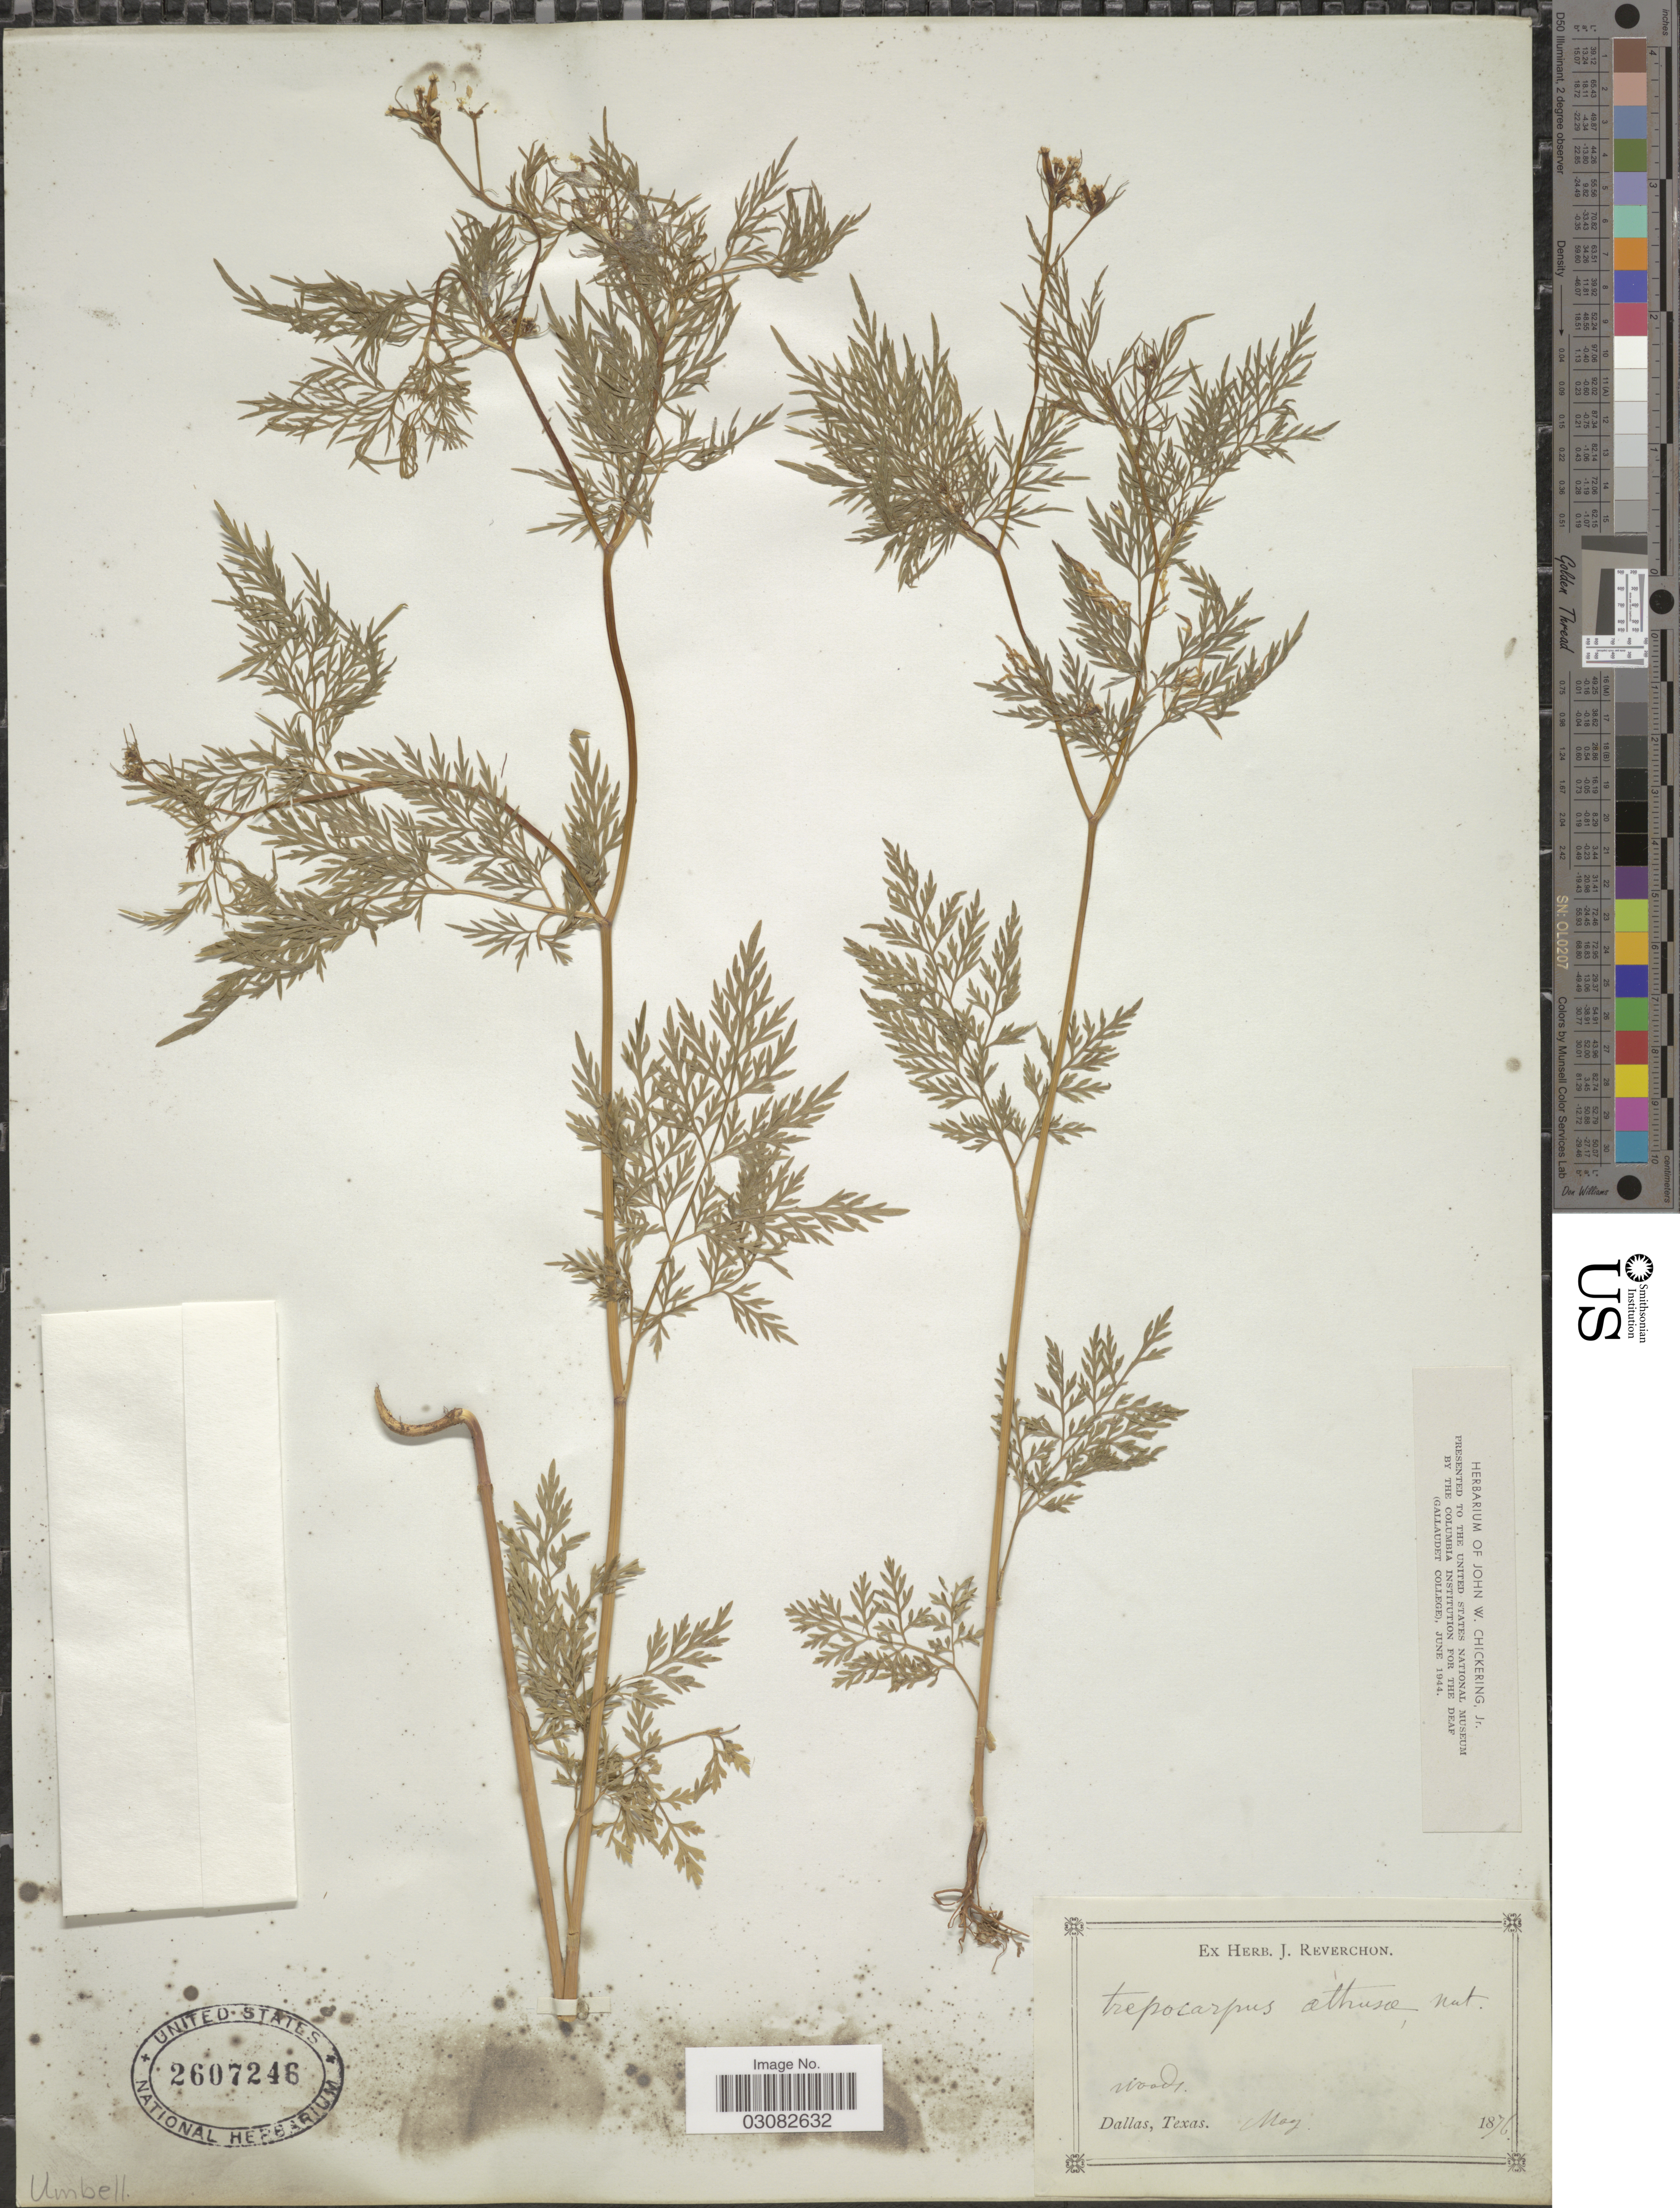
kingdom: Plantae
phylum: Tracheophyta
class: Magnoliopsida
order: Apiales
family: Apiaceae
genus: Trepocarpus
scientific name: Trepocarpus aethusae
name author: Nutt. ex DC.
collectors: ex herb. J. Reverchon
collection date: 1876-05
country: United States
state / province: Texas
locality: Dallas.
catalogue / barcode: US 2607246